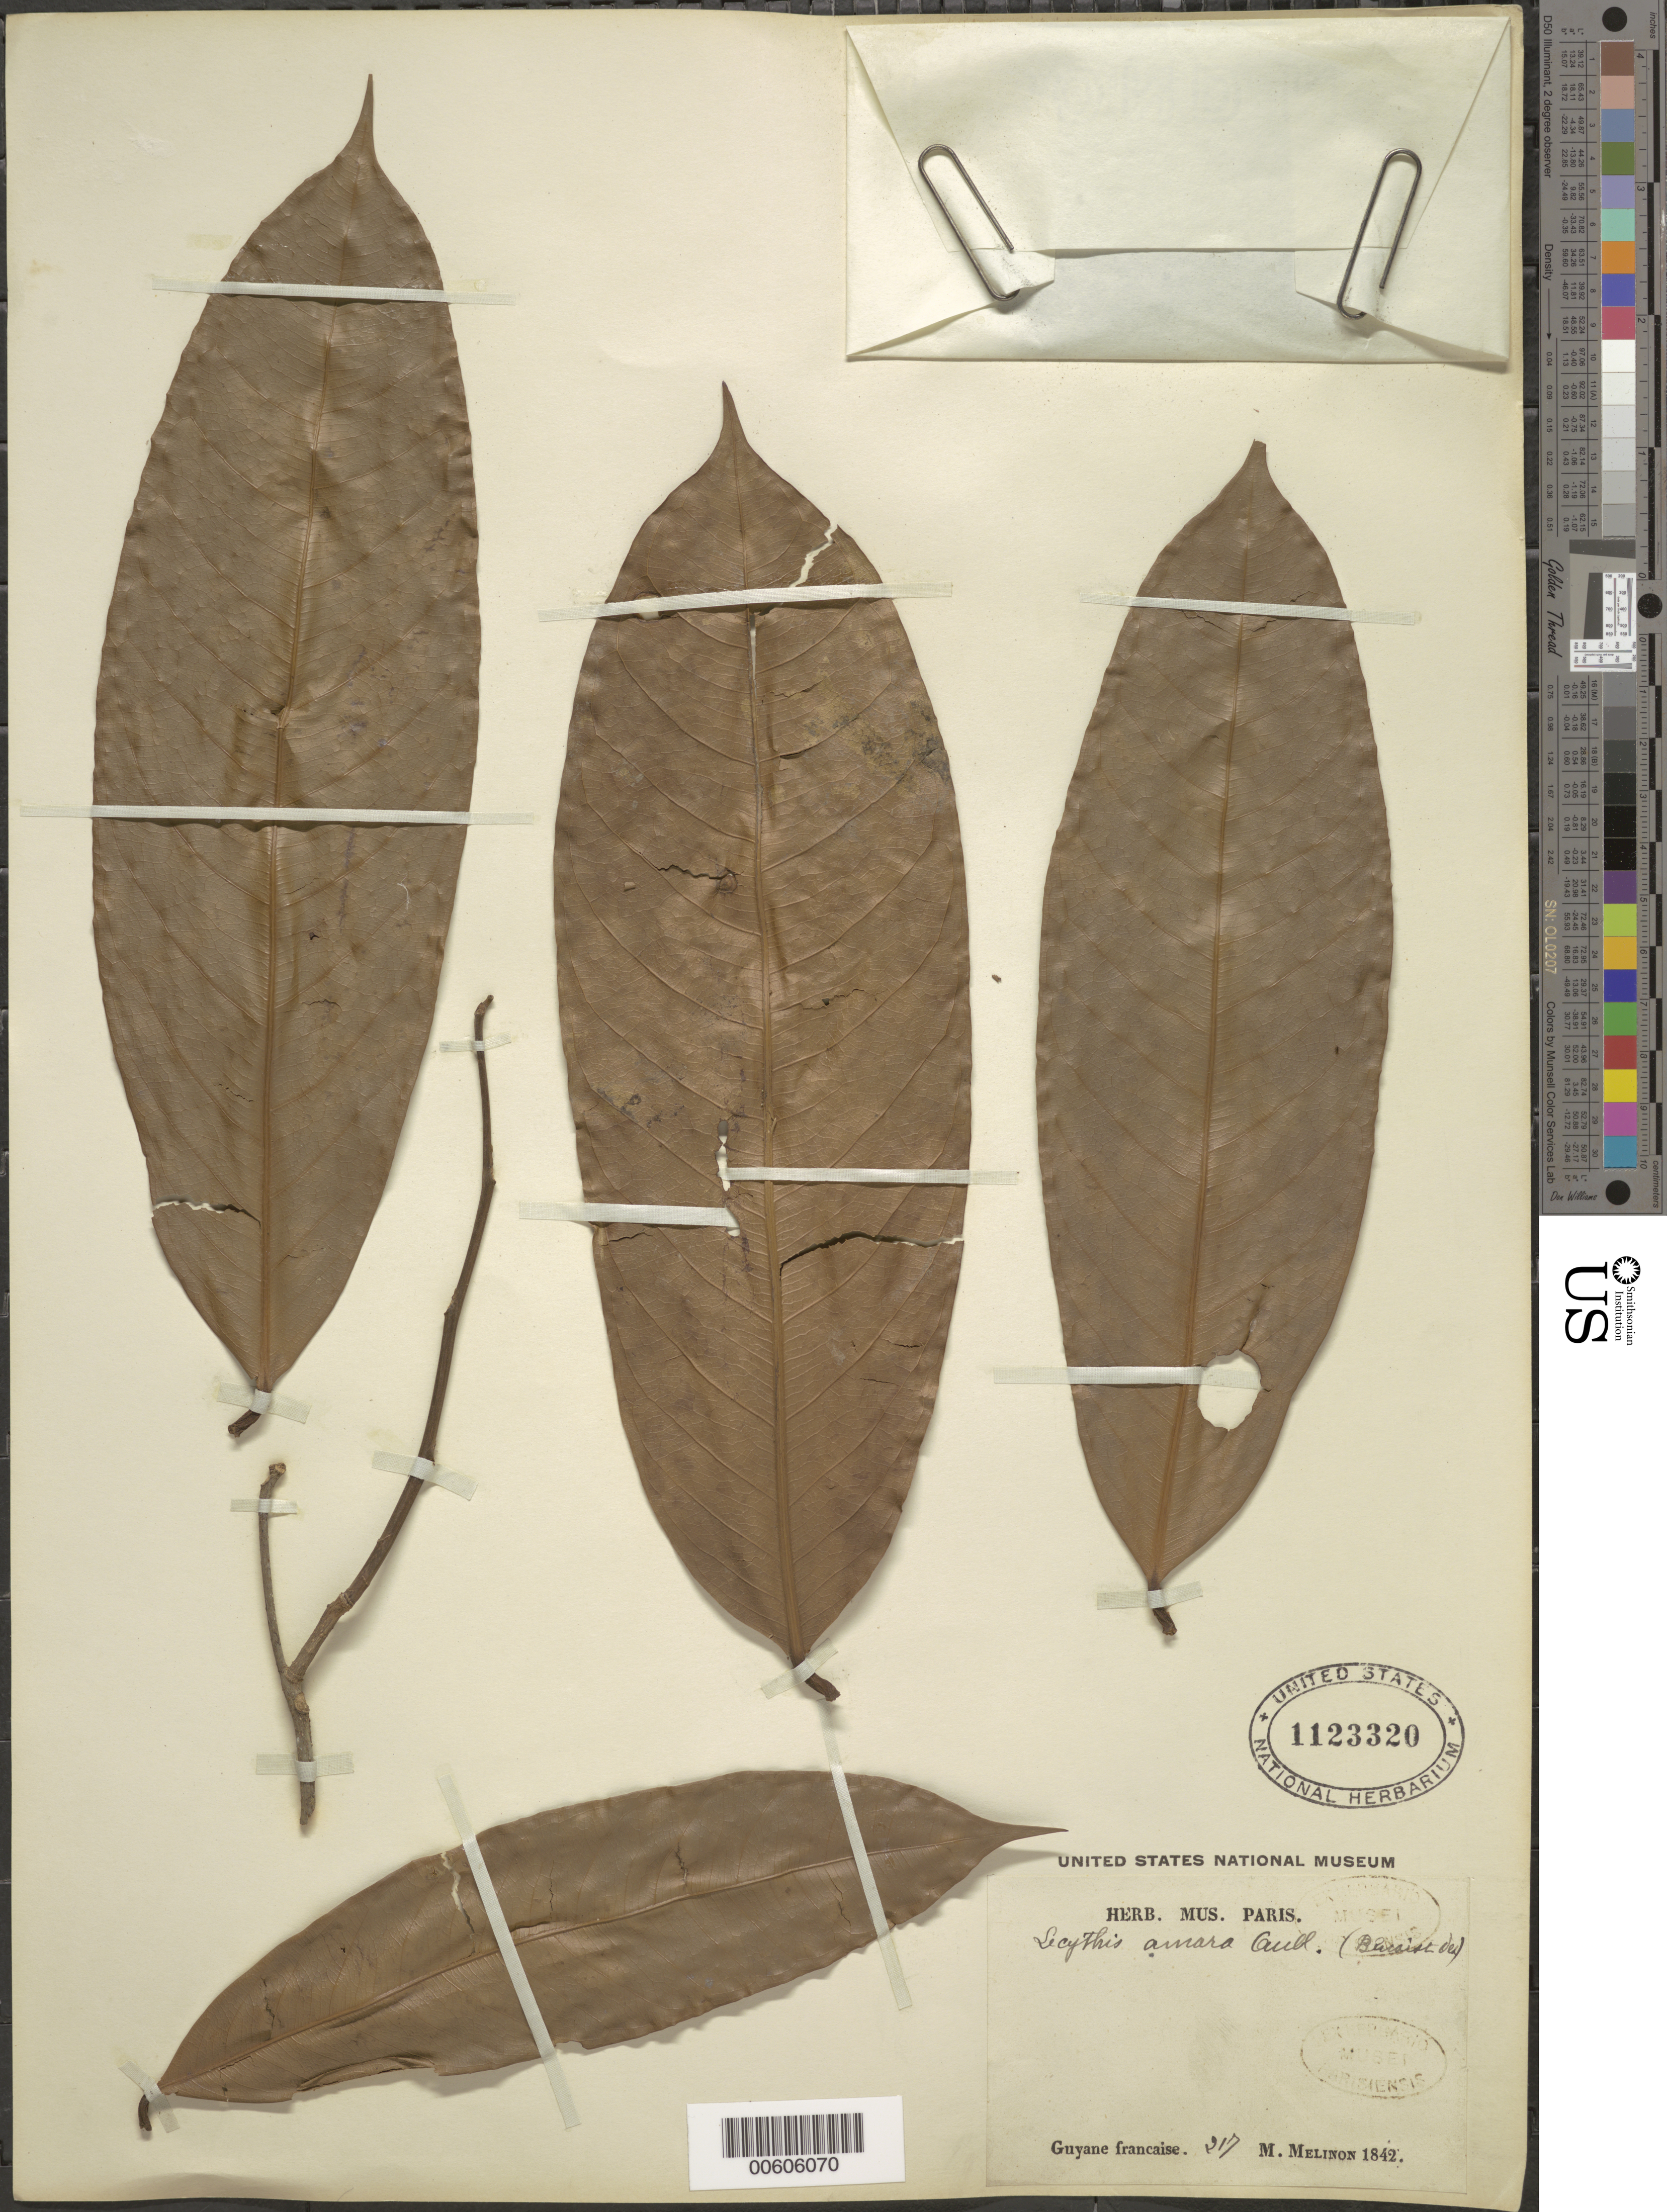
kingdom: Plantae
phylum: Tracheophyta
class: Magnoliopsida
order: Ericales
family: Lecythidaceae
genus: Lecythis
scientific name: Lecythis idatimon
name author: Aubl.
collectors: E. Mélinon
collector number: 217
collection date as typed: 1842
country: French Guiana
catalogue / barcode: US 1123320